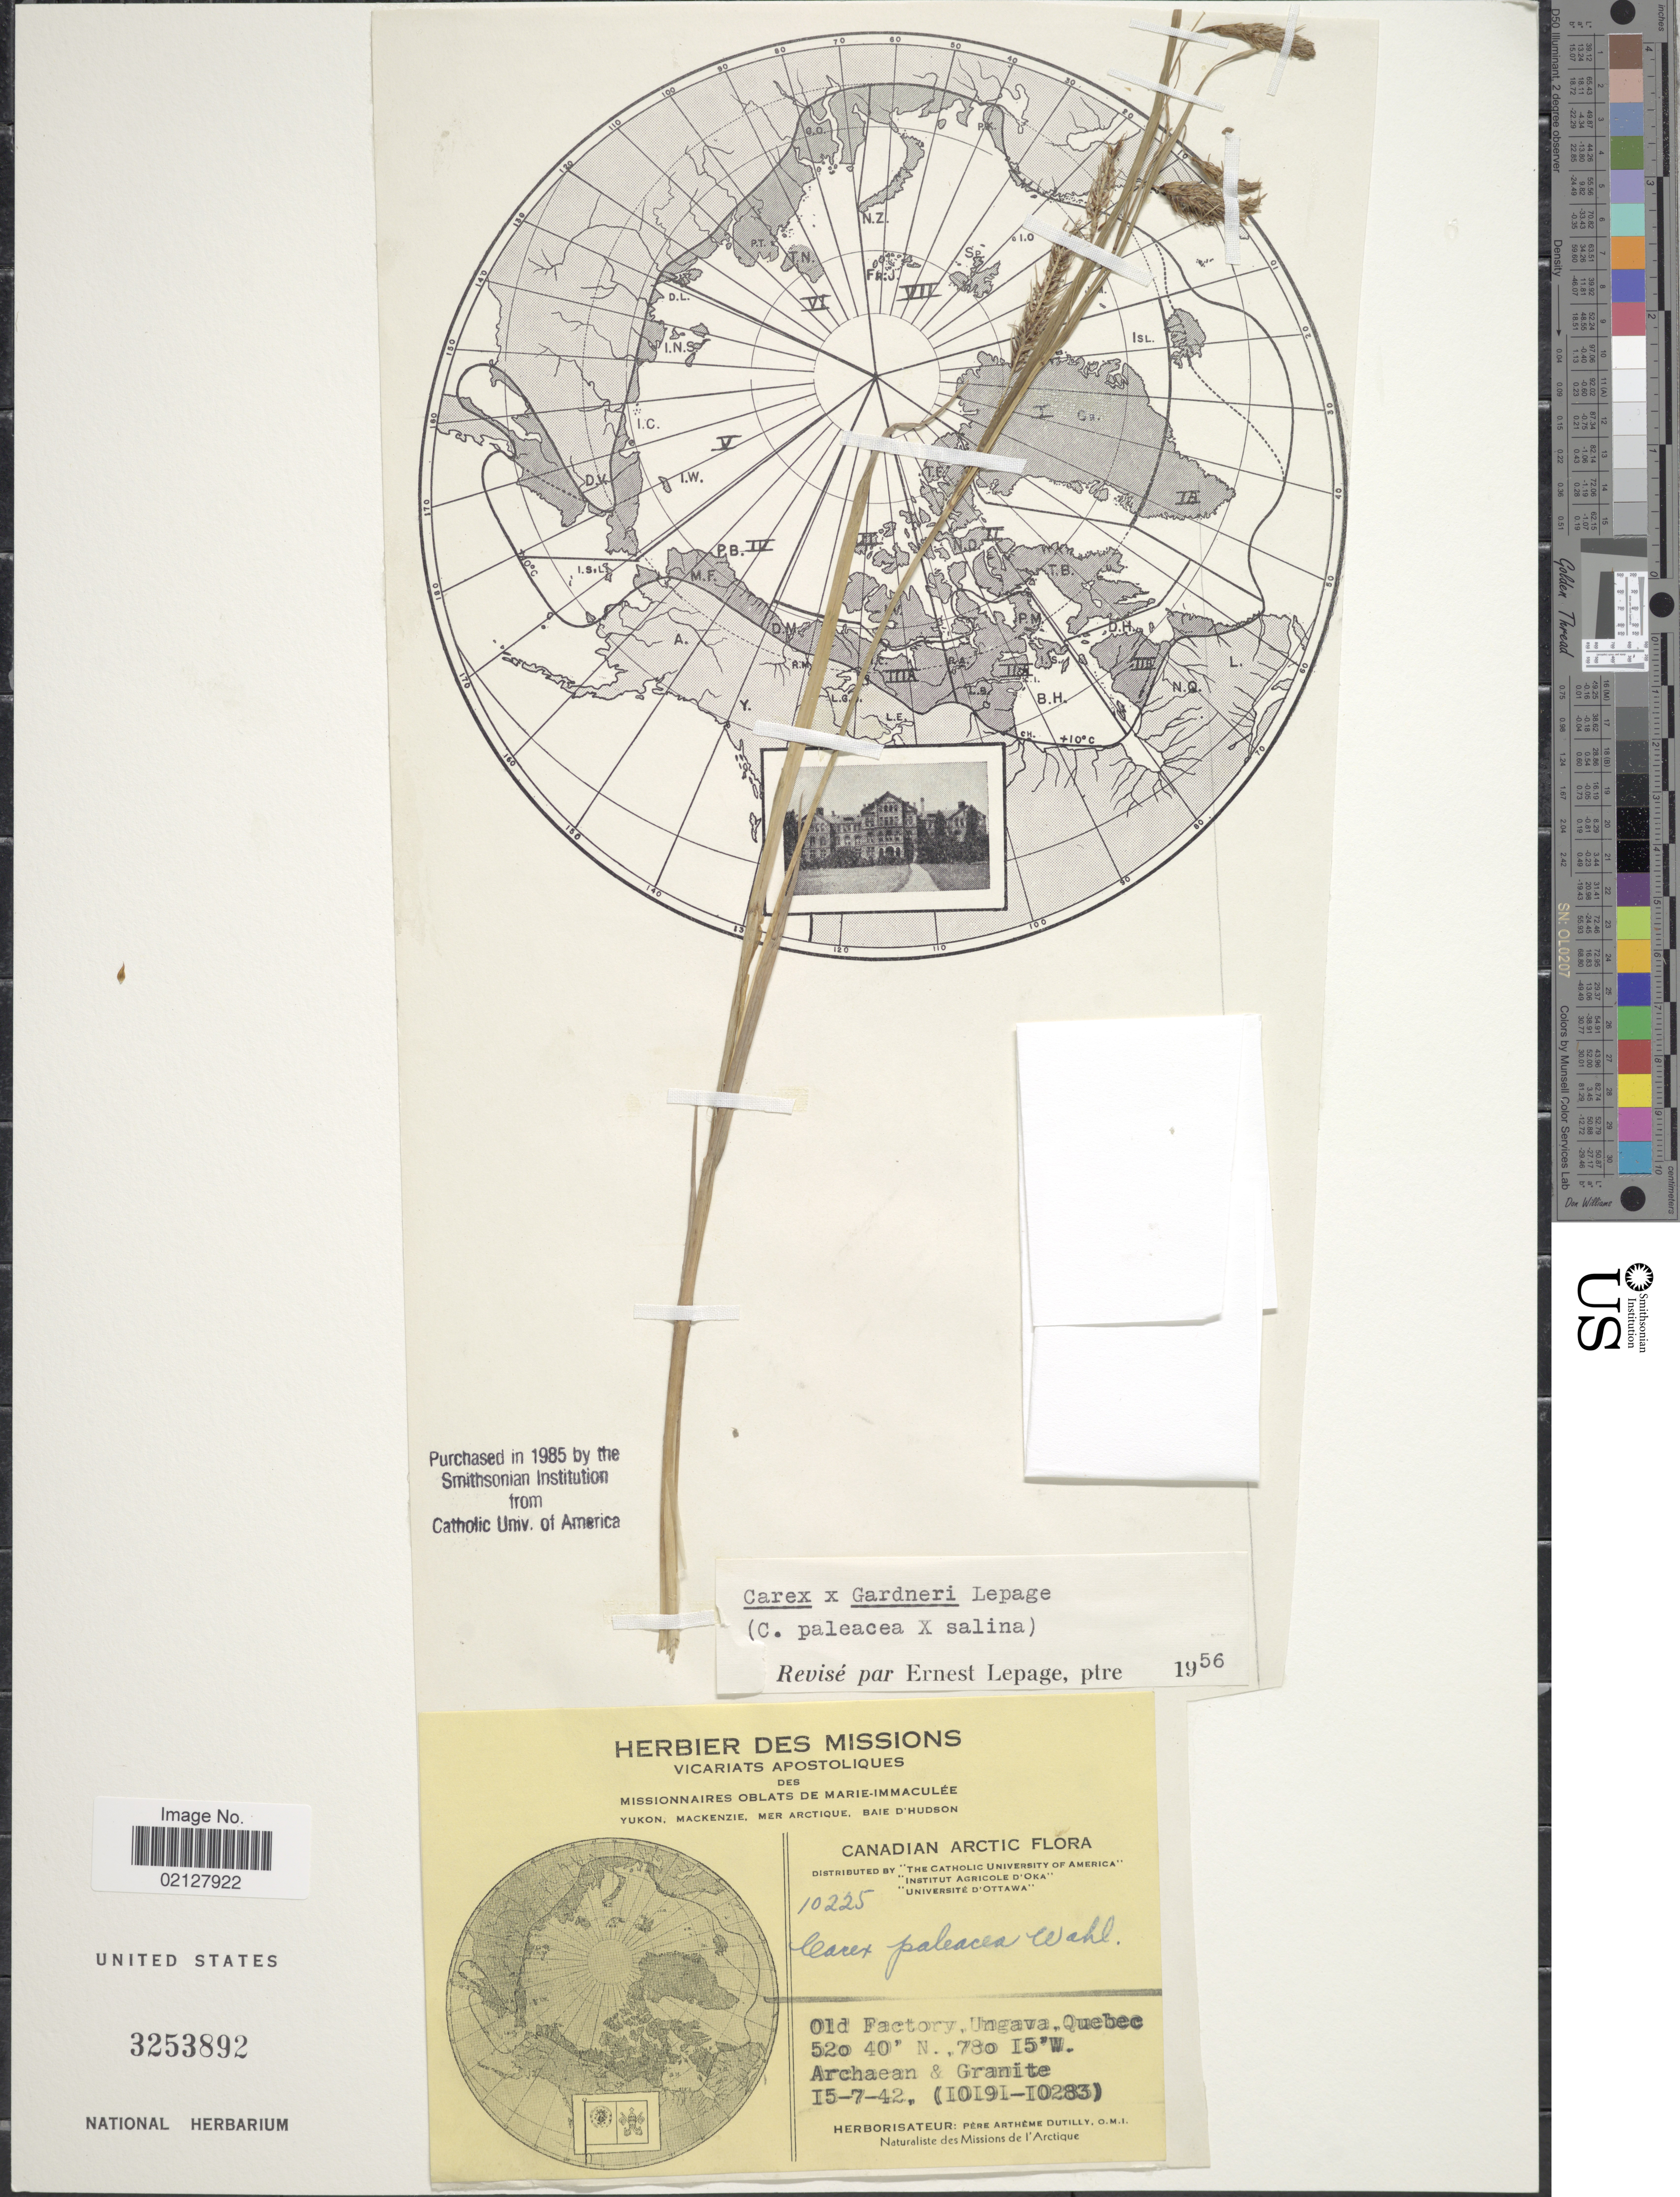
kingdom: Plantae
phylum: Tracheophyta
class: Liliopsida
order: Poales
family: Cyperaceae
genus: Carex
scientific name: Carex paleacea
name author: Schreb. ex Wahlenb.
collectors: A. Dutilly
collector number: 10225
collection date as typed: Transcribed d/m/y: 15/7/42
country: Canada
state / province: Quebec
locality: Old Factory, Ungava. Archaean & Granite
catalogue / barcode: US 3253892